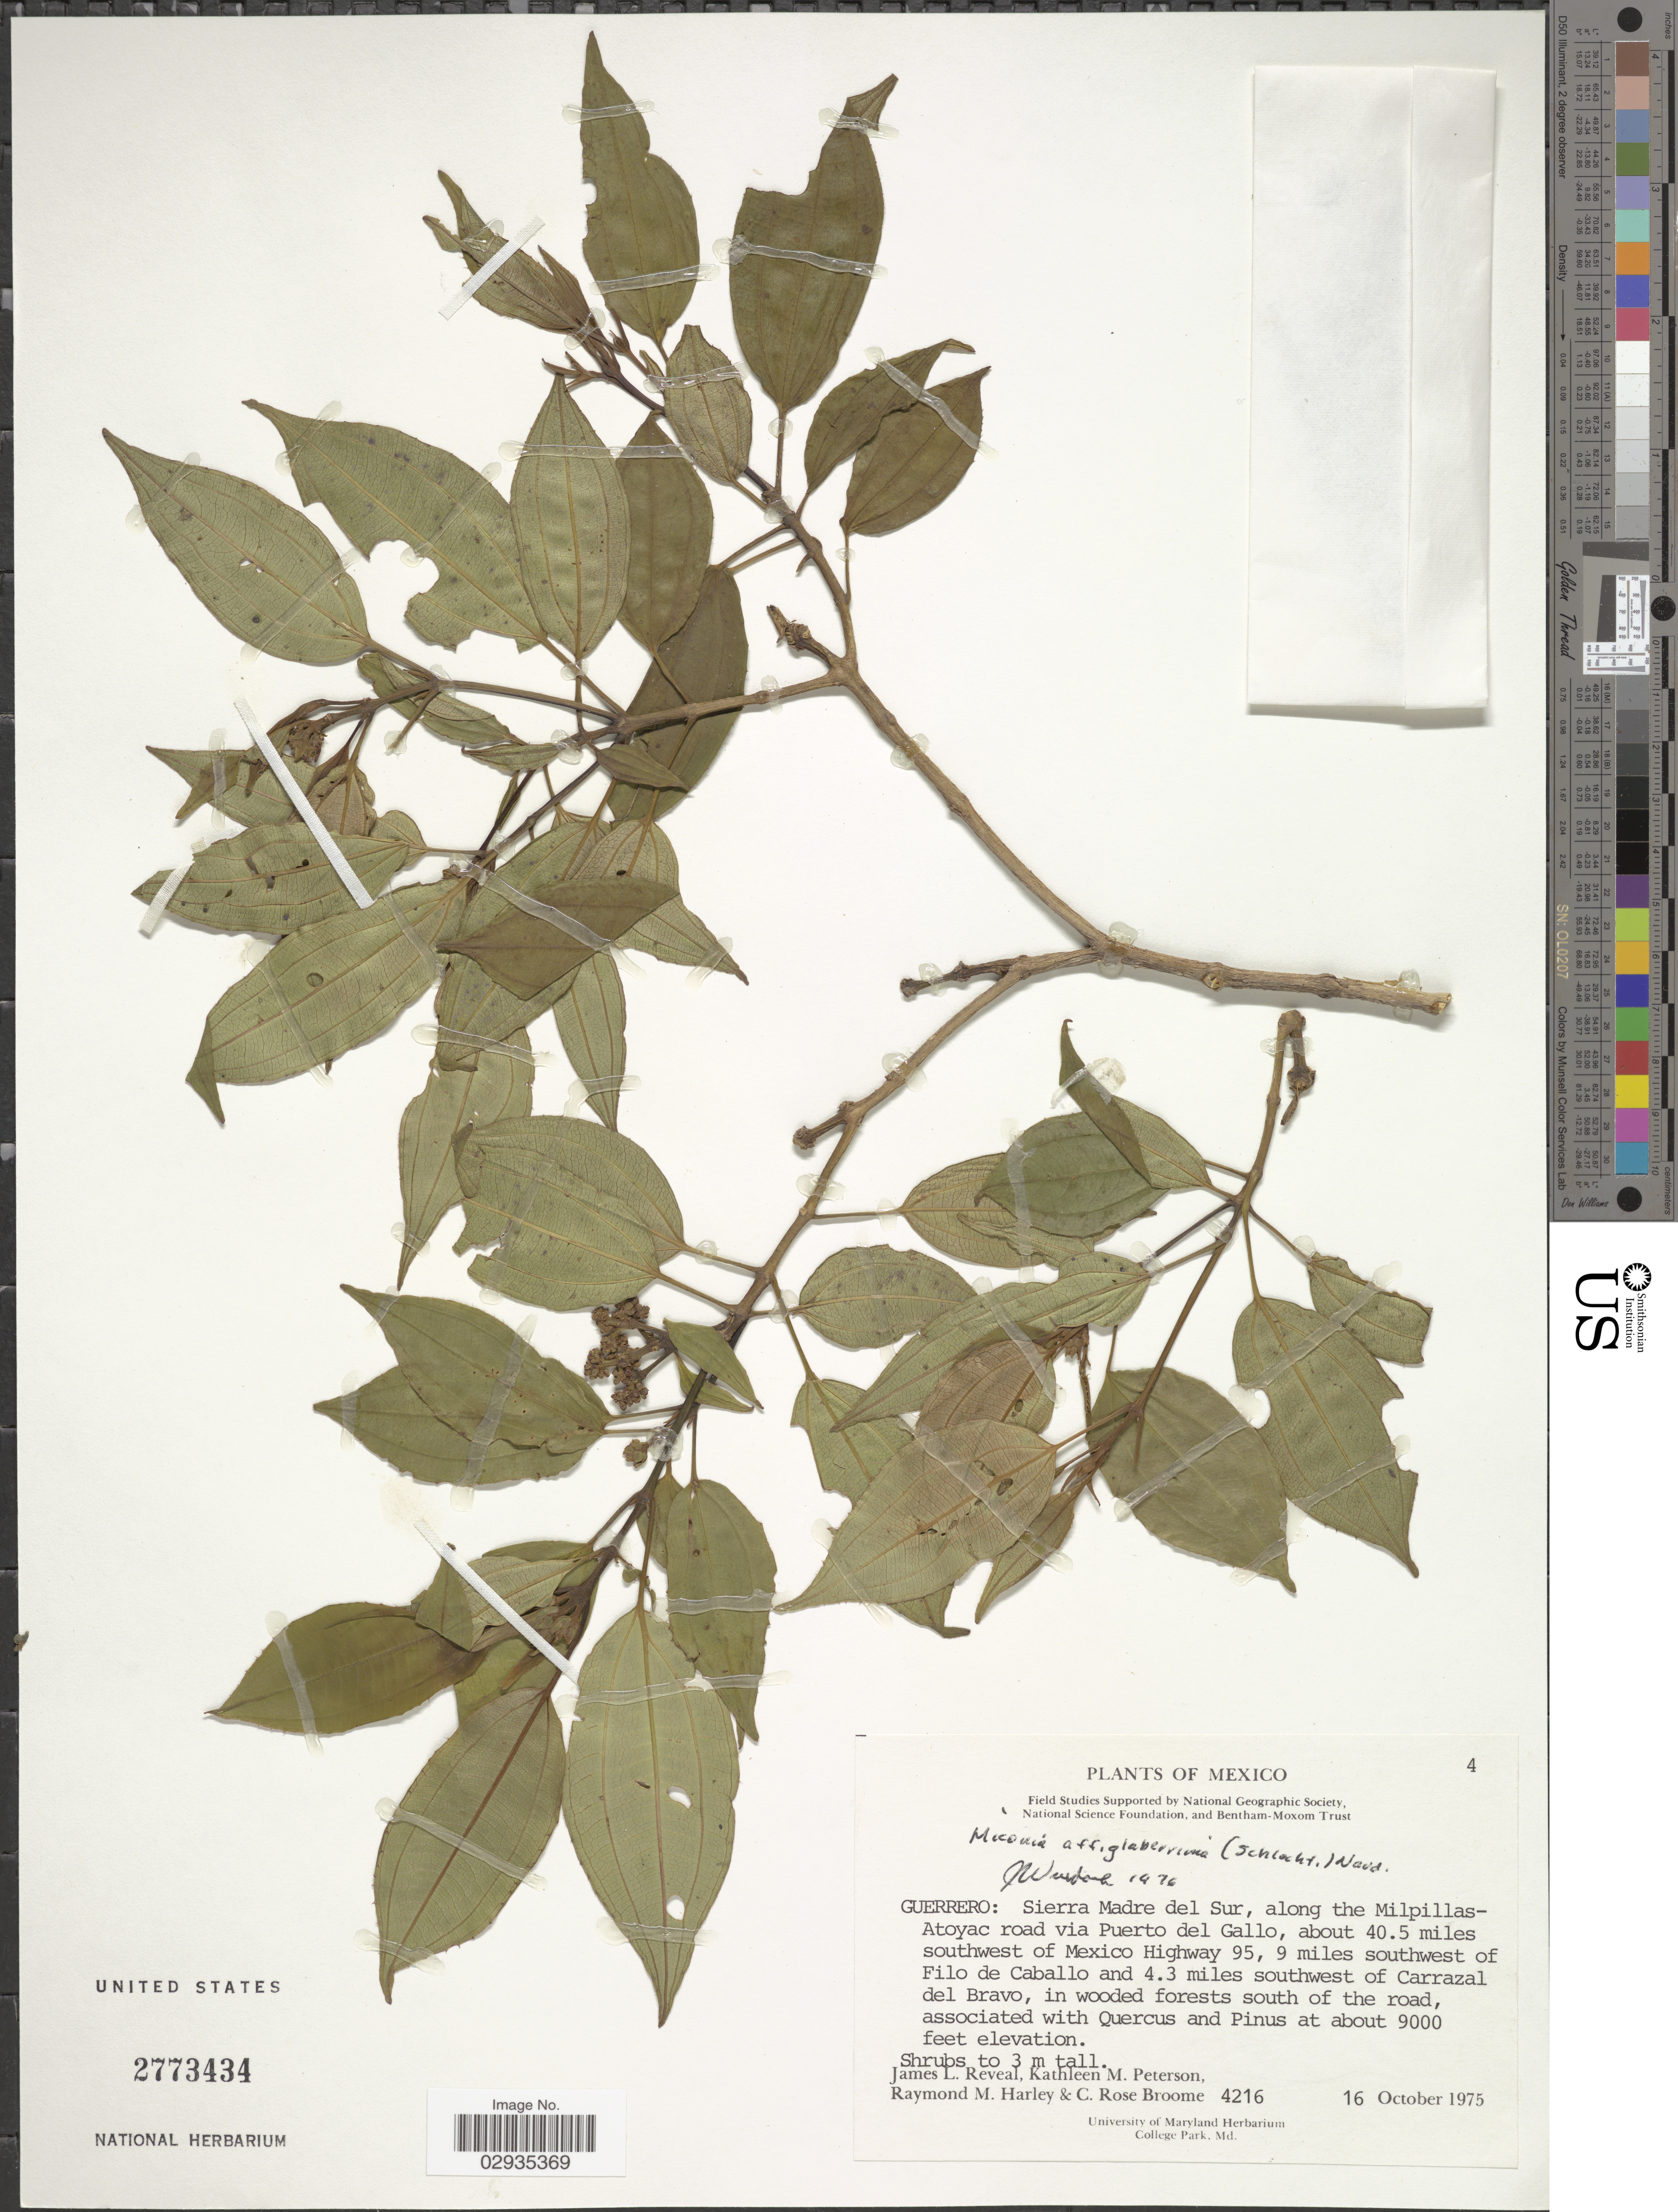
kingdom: Plantae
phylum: Tracheophyta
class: Magnoliopsida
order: Myrtales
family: Melastomataceae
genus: Miconia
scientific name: Miconia pinetorum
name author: Naudin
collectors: J. L. Reveal, K. Peterson, R. M. Harley & C. R. Broome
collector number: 4216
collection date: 1975-10-16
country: Mexico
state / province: Guerrero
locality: Sierra Madre del Sur, along Milpillas-Atoyac road via Puerto del Gallo, about 40.5 miles southwest of Mexico Highway 95, 9 miles southwest of Filo de Caballo and 4.3 miles southwest of Carrazal del Bravo, in wooded forests south of the road.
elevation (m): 2743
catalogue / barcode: US 2773434